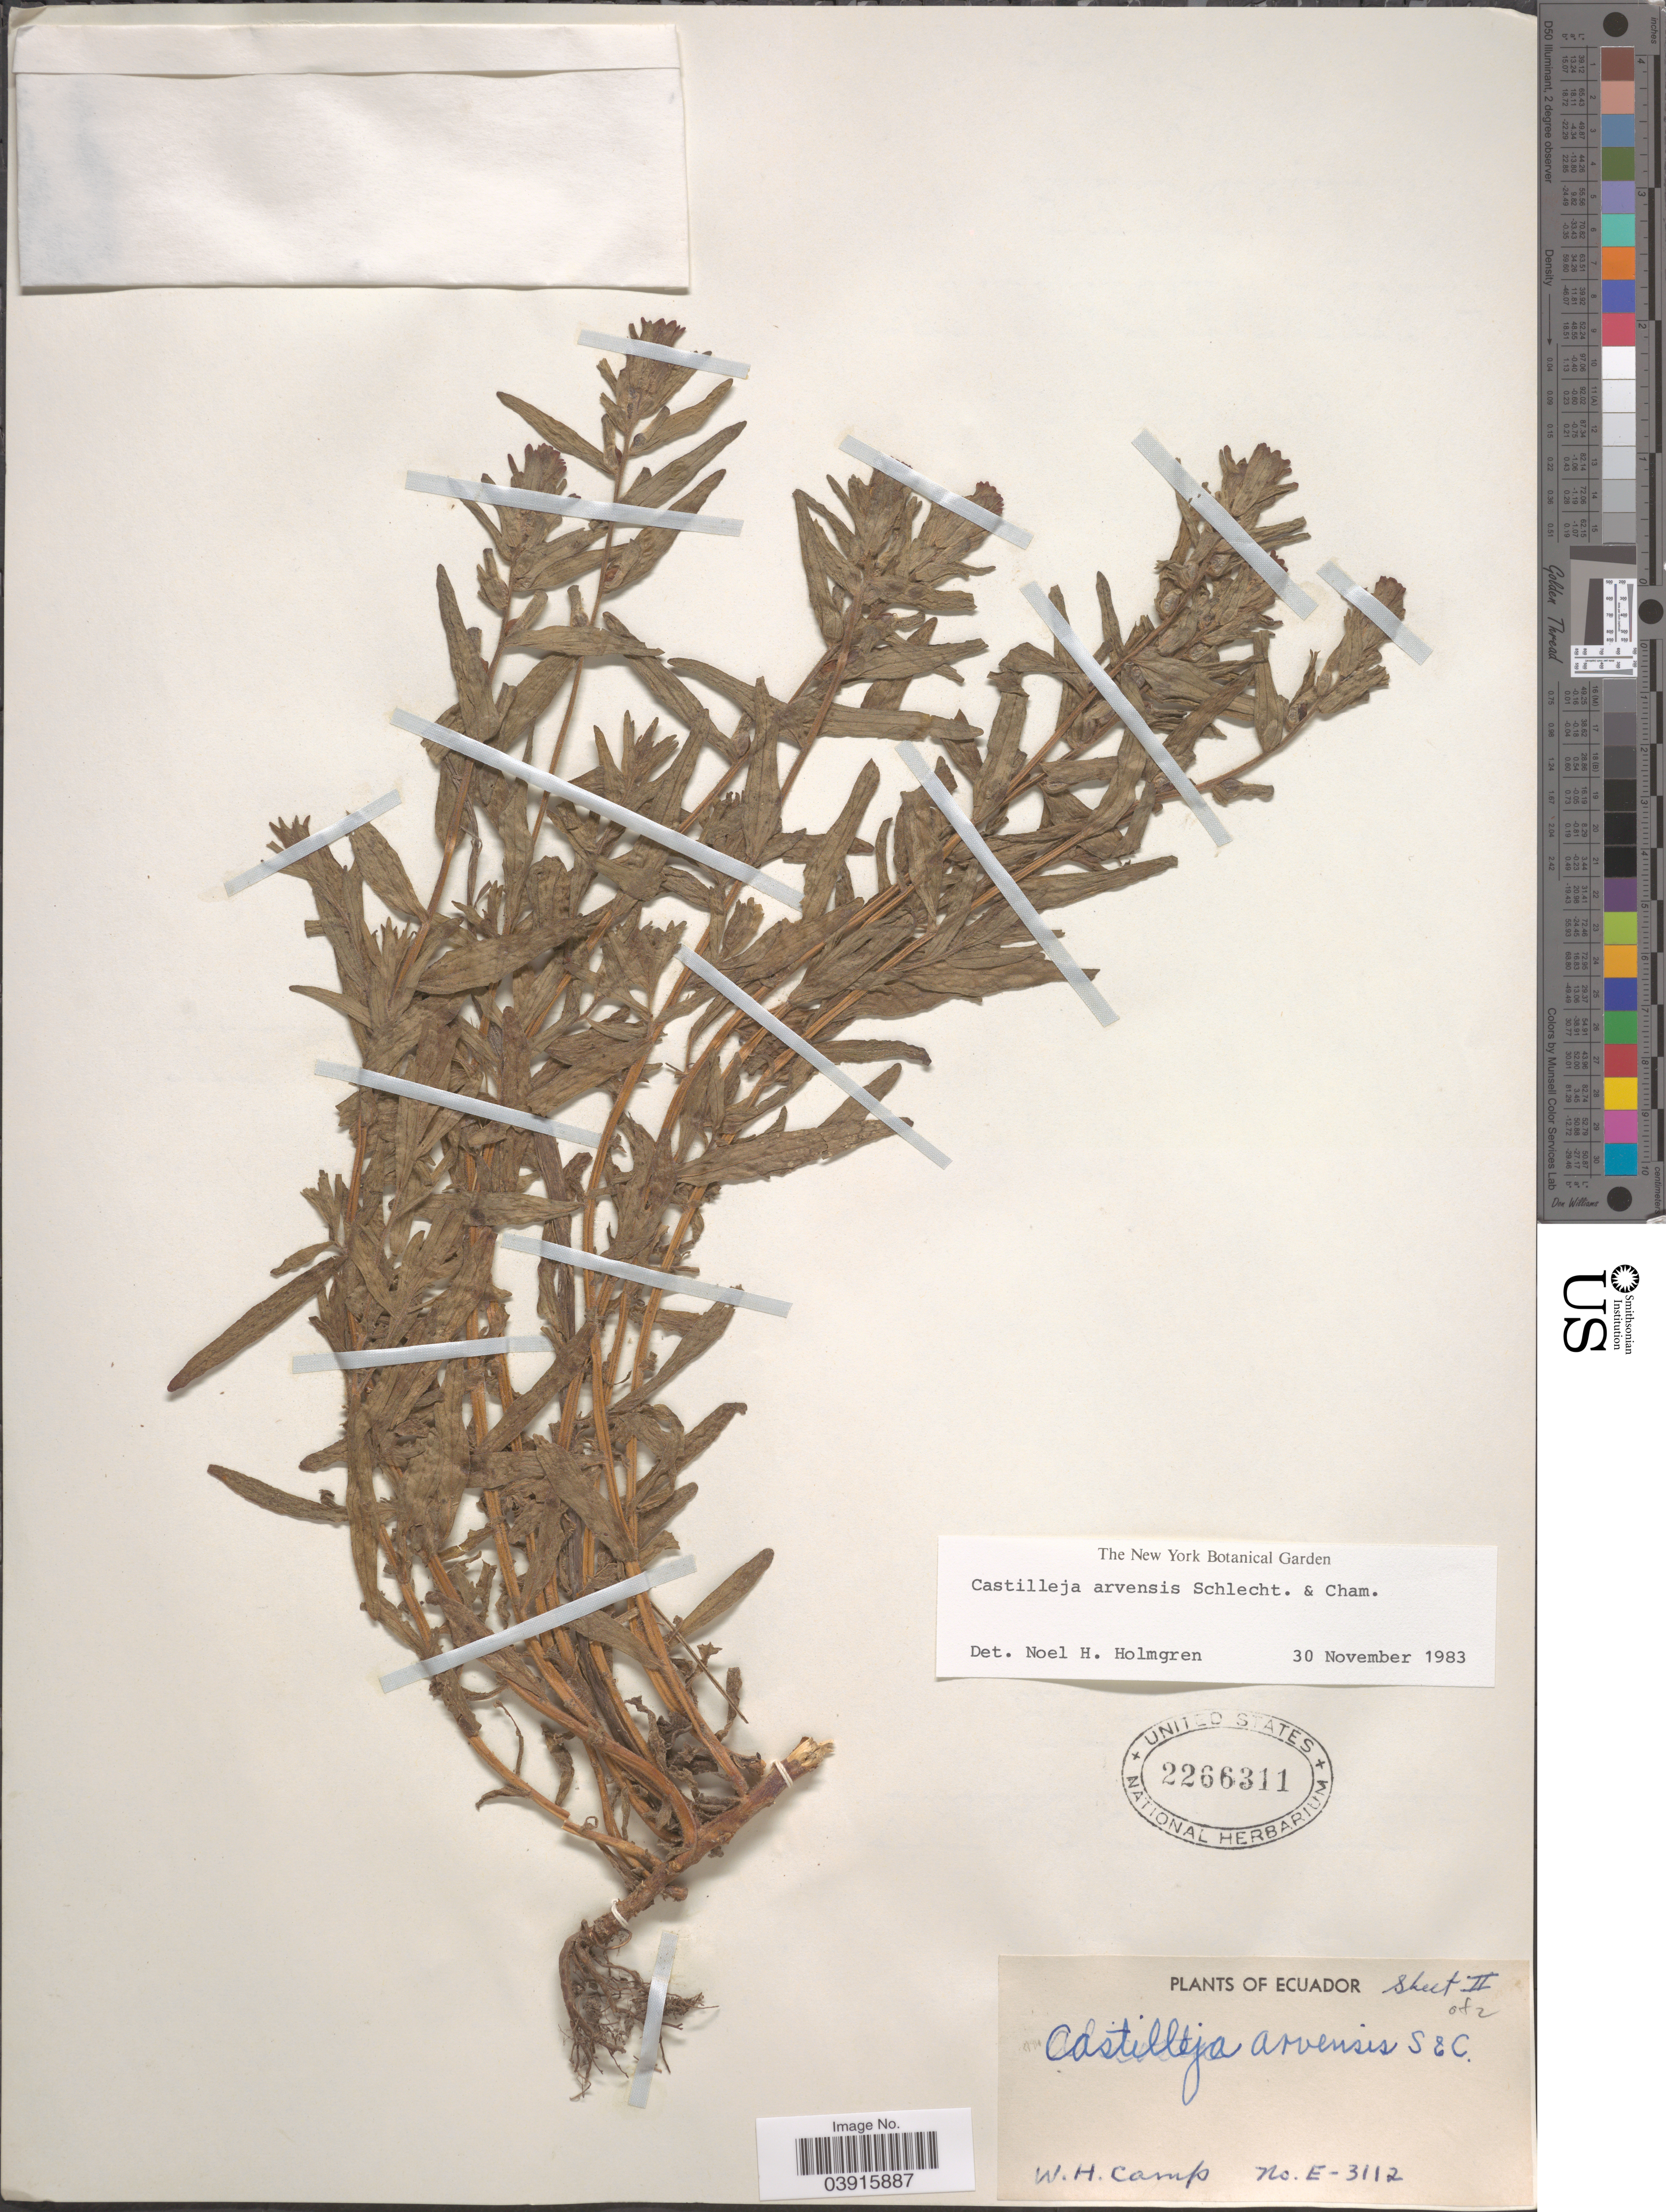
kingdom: Plantae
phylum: Tracheophyta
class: Magnoliopsida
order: Lamiales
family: Orobanchaceae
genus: Castilleja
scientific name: Castilleja arvensis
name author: Schltdl. & Cham.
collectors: W. H. Camp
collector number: E-3112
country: Ecuador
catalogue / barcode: US 2266311